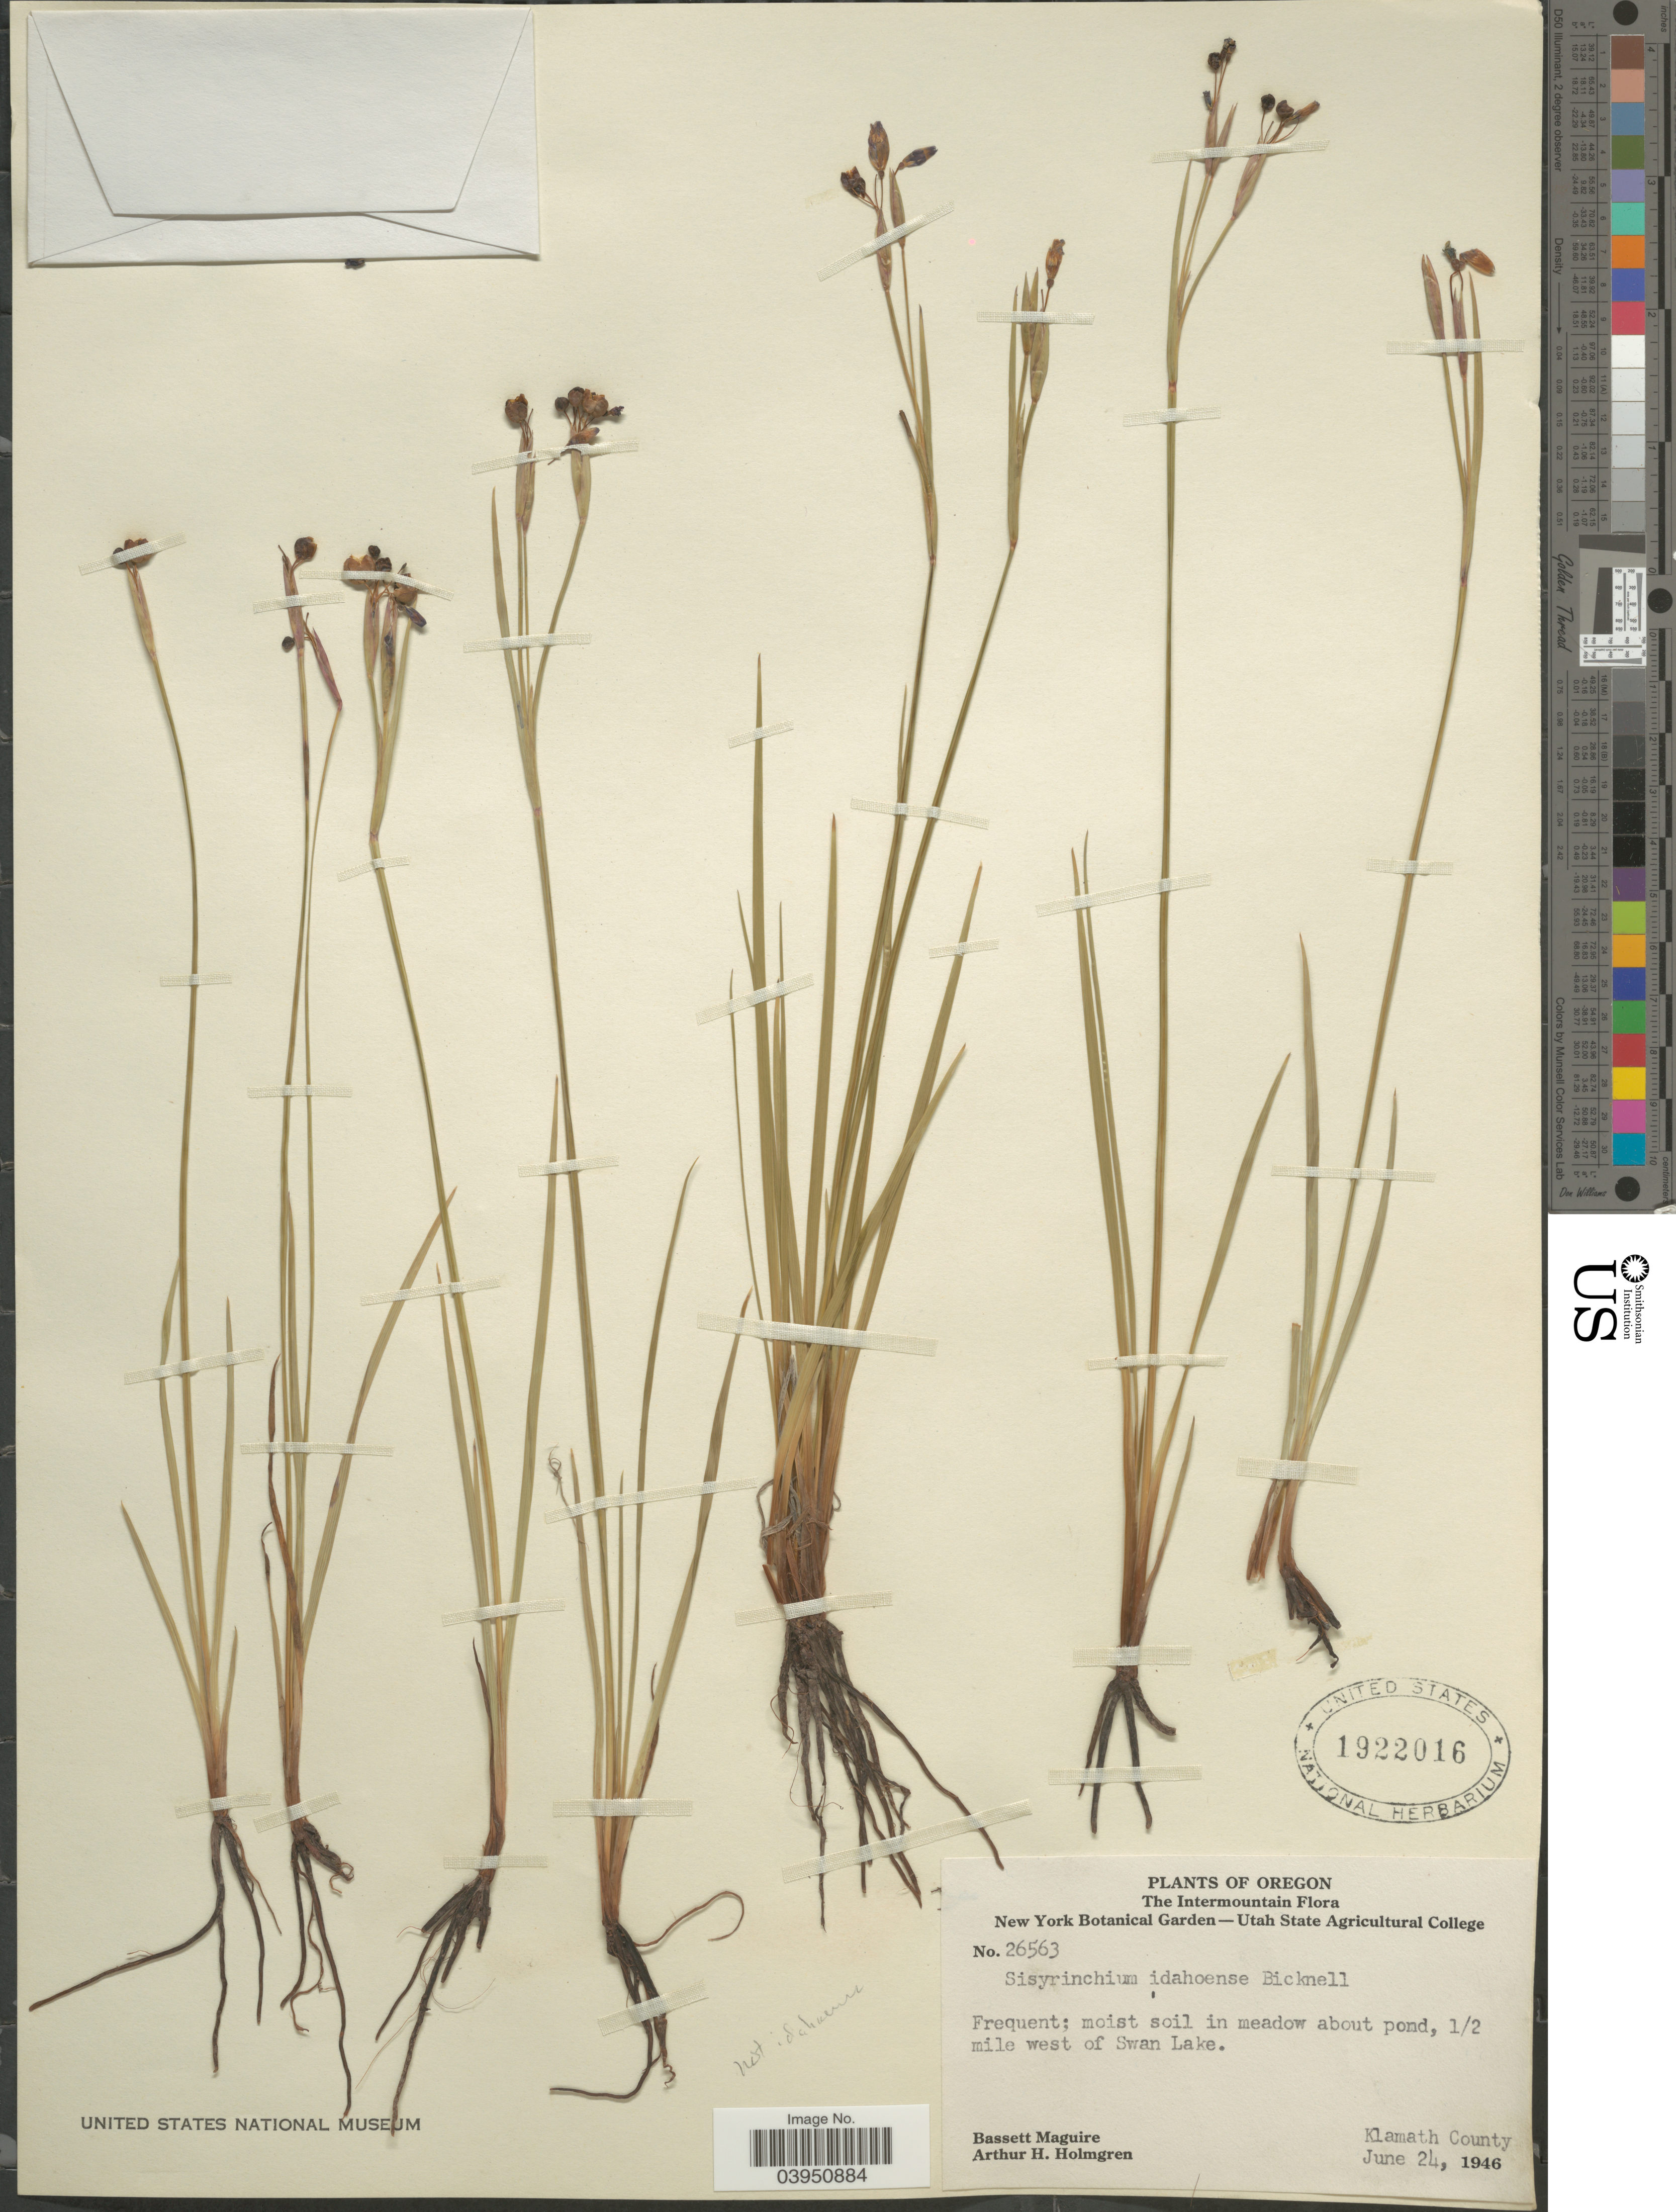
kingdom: Plantae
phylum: Tracheophyta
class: Liliopsida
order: Asparagales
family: Iridaceae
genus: Sisyrinchium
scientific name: Sisyrinchium demissum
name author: Greene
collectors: B. Maguire & A. H. Holmgren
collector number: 26563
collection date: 1946-06-24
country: United States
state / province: Oregon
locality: The Intermountain. ½ mile west of Swan Lake. Klamath County.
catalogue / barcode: US 1922016